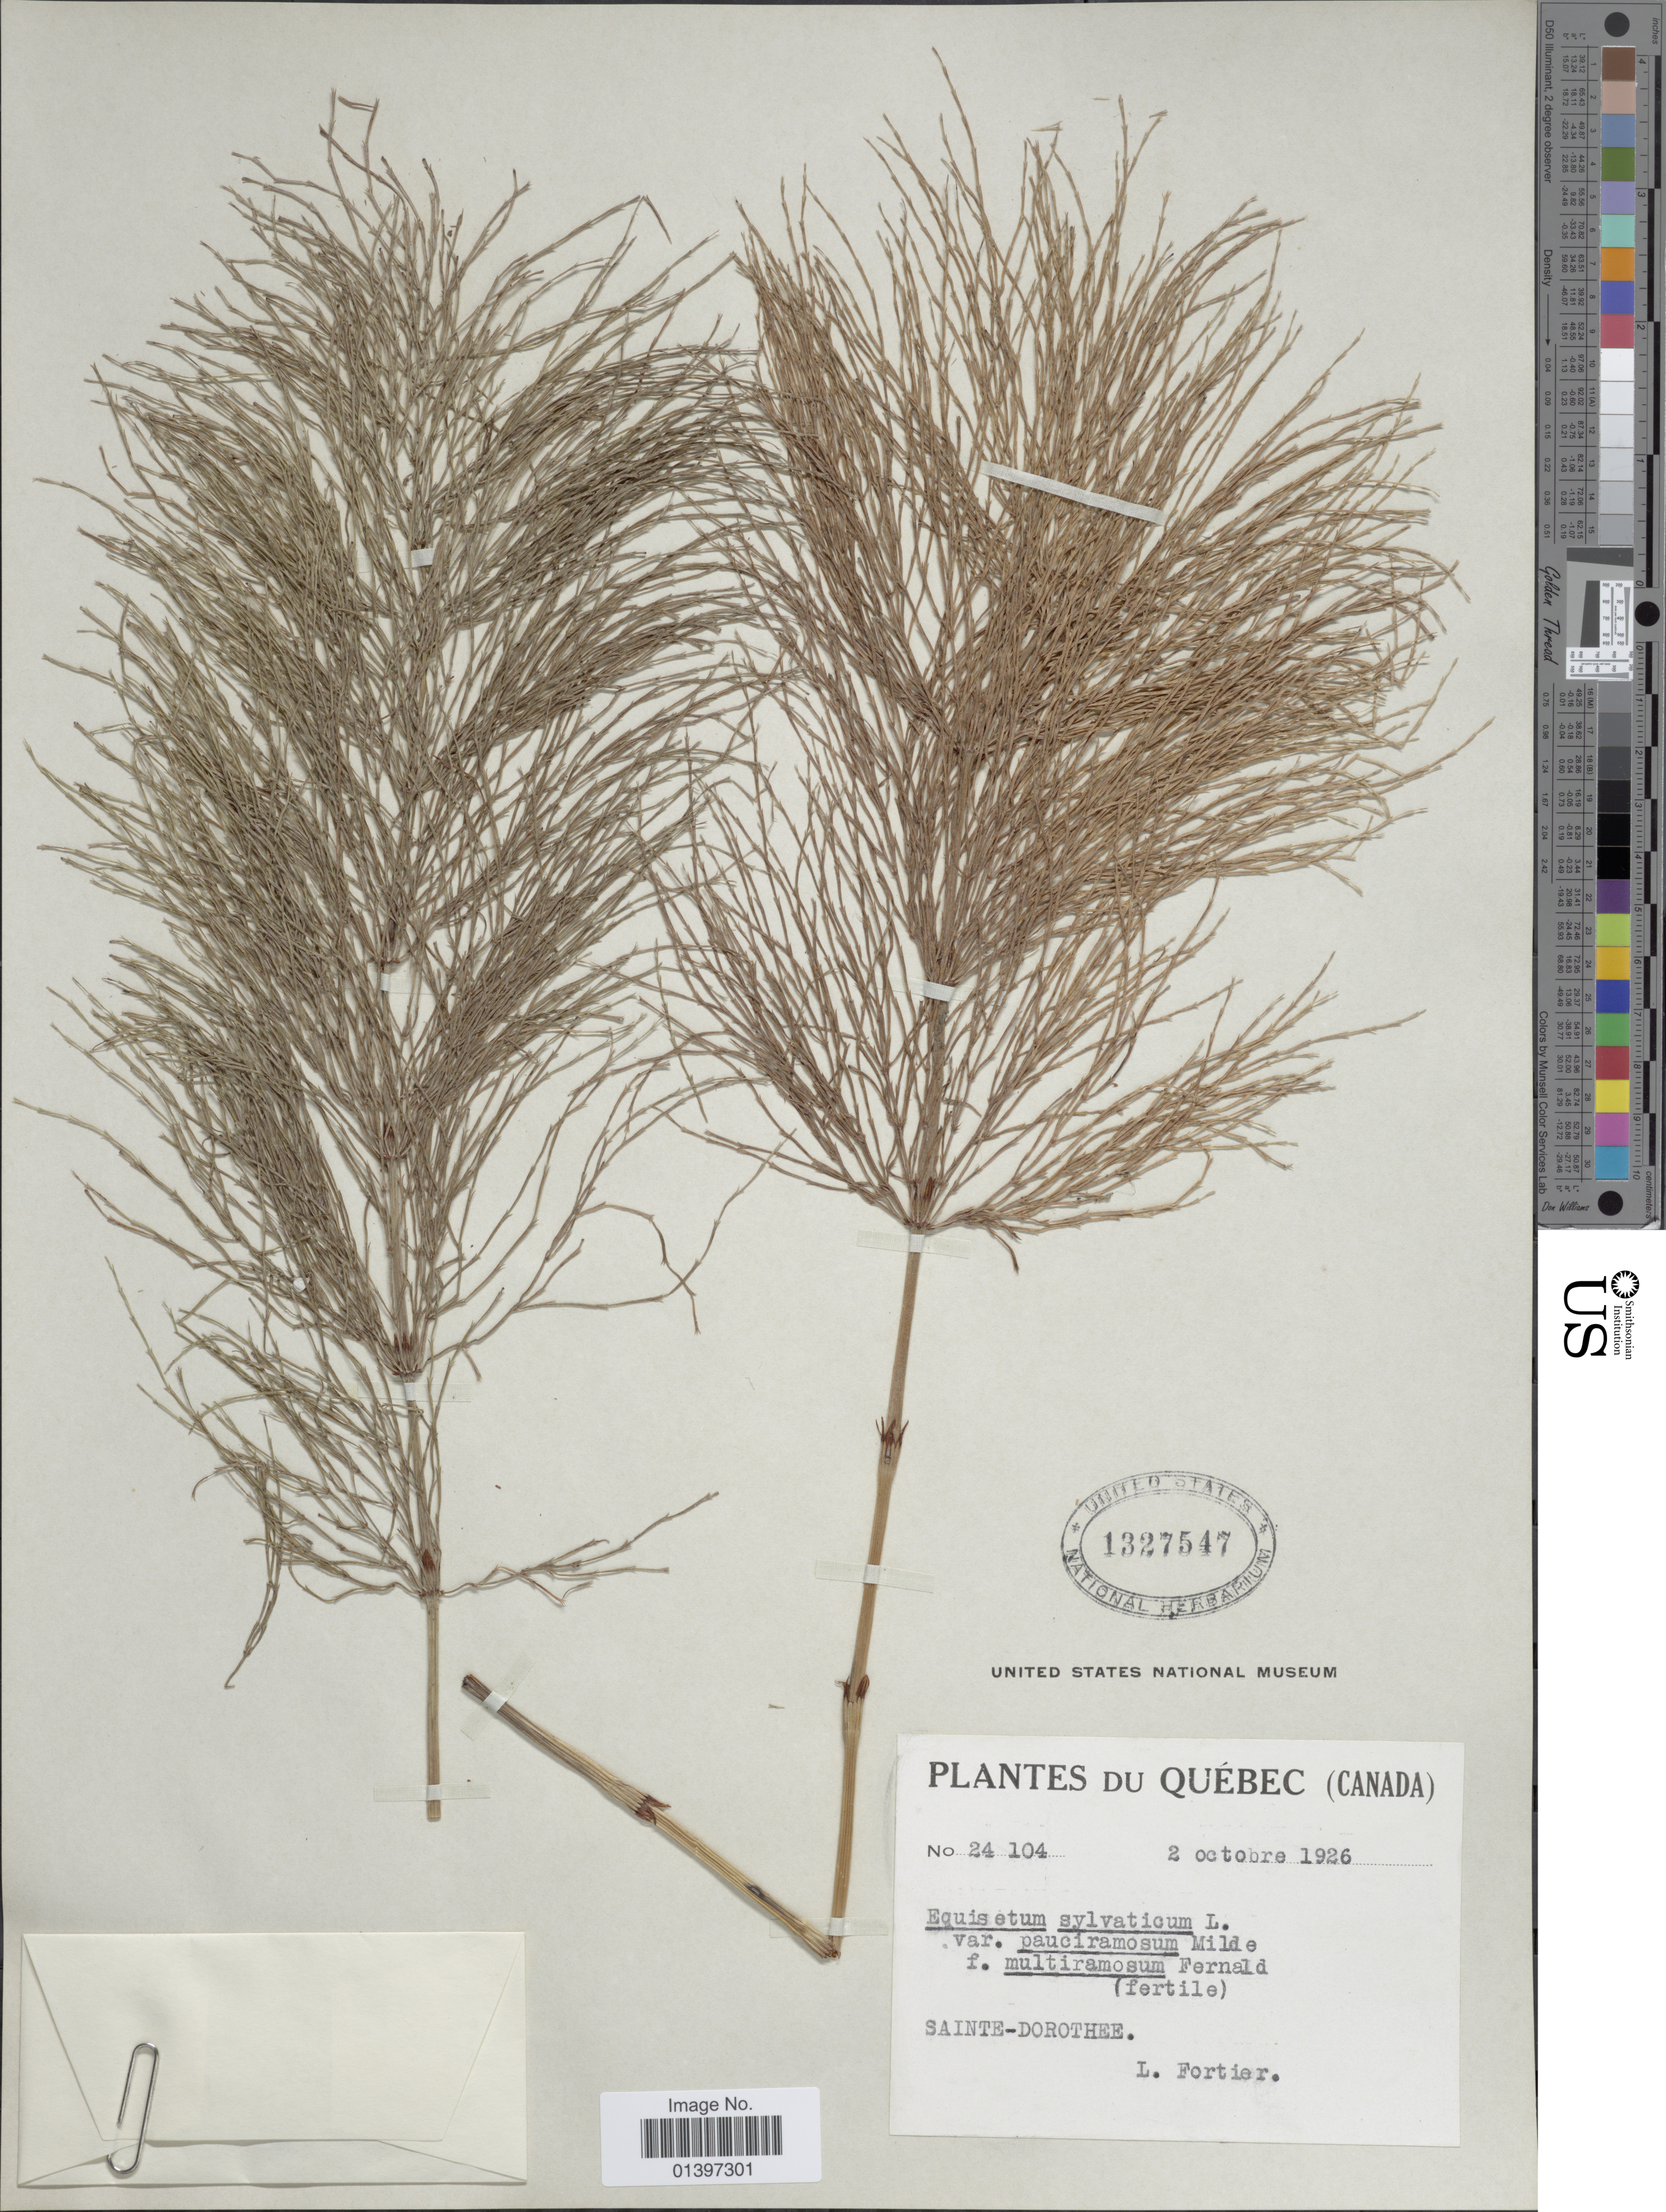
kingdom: Plantae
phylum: Tracheophyta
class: Polypodiopsida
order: Equisetales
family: Equisetaceae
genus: Equisetum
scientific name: Equisetum sylvaticum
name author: L.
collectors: L. Fortier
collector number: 24104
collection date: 1926-10-02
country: Canada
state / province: Quebec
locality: Quebec, Sainte-Dorothee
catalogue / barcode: US 1327547